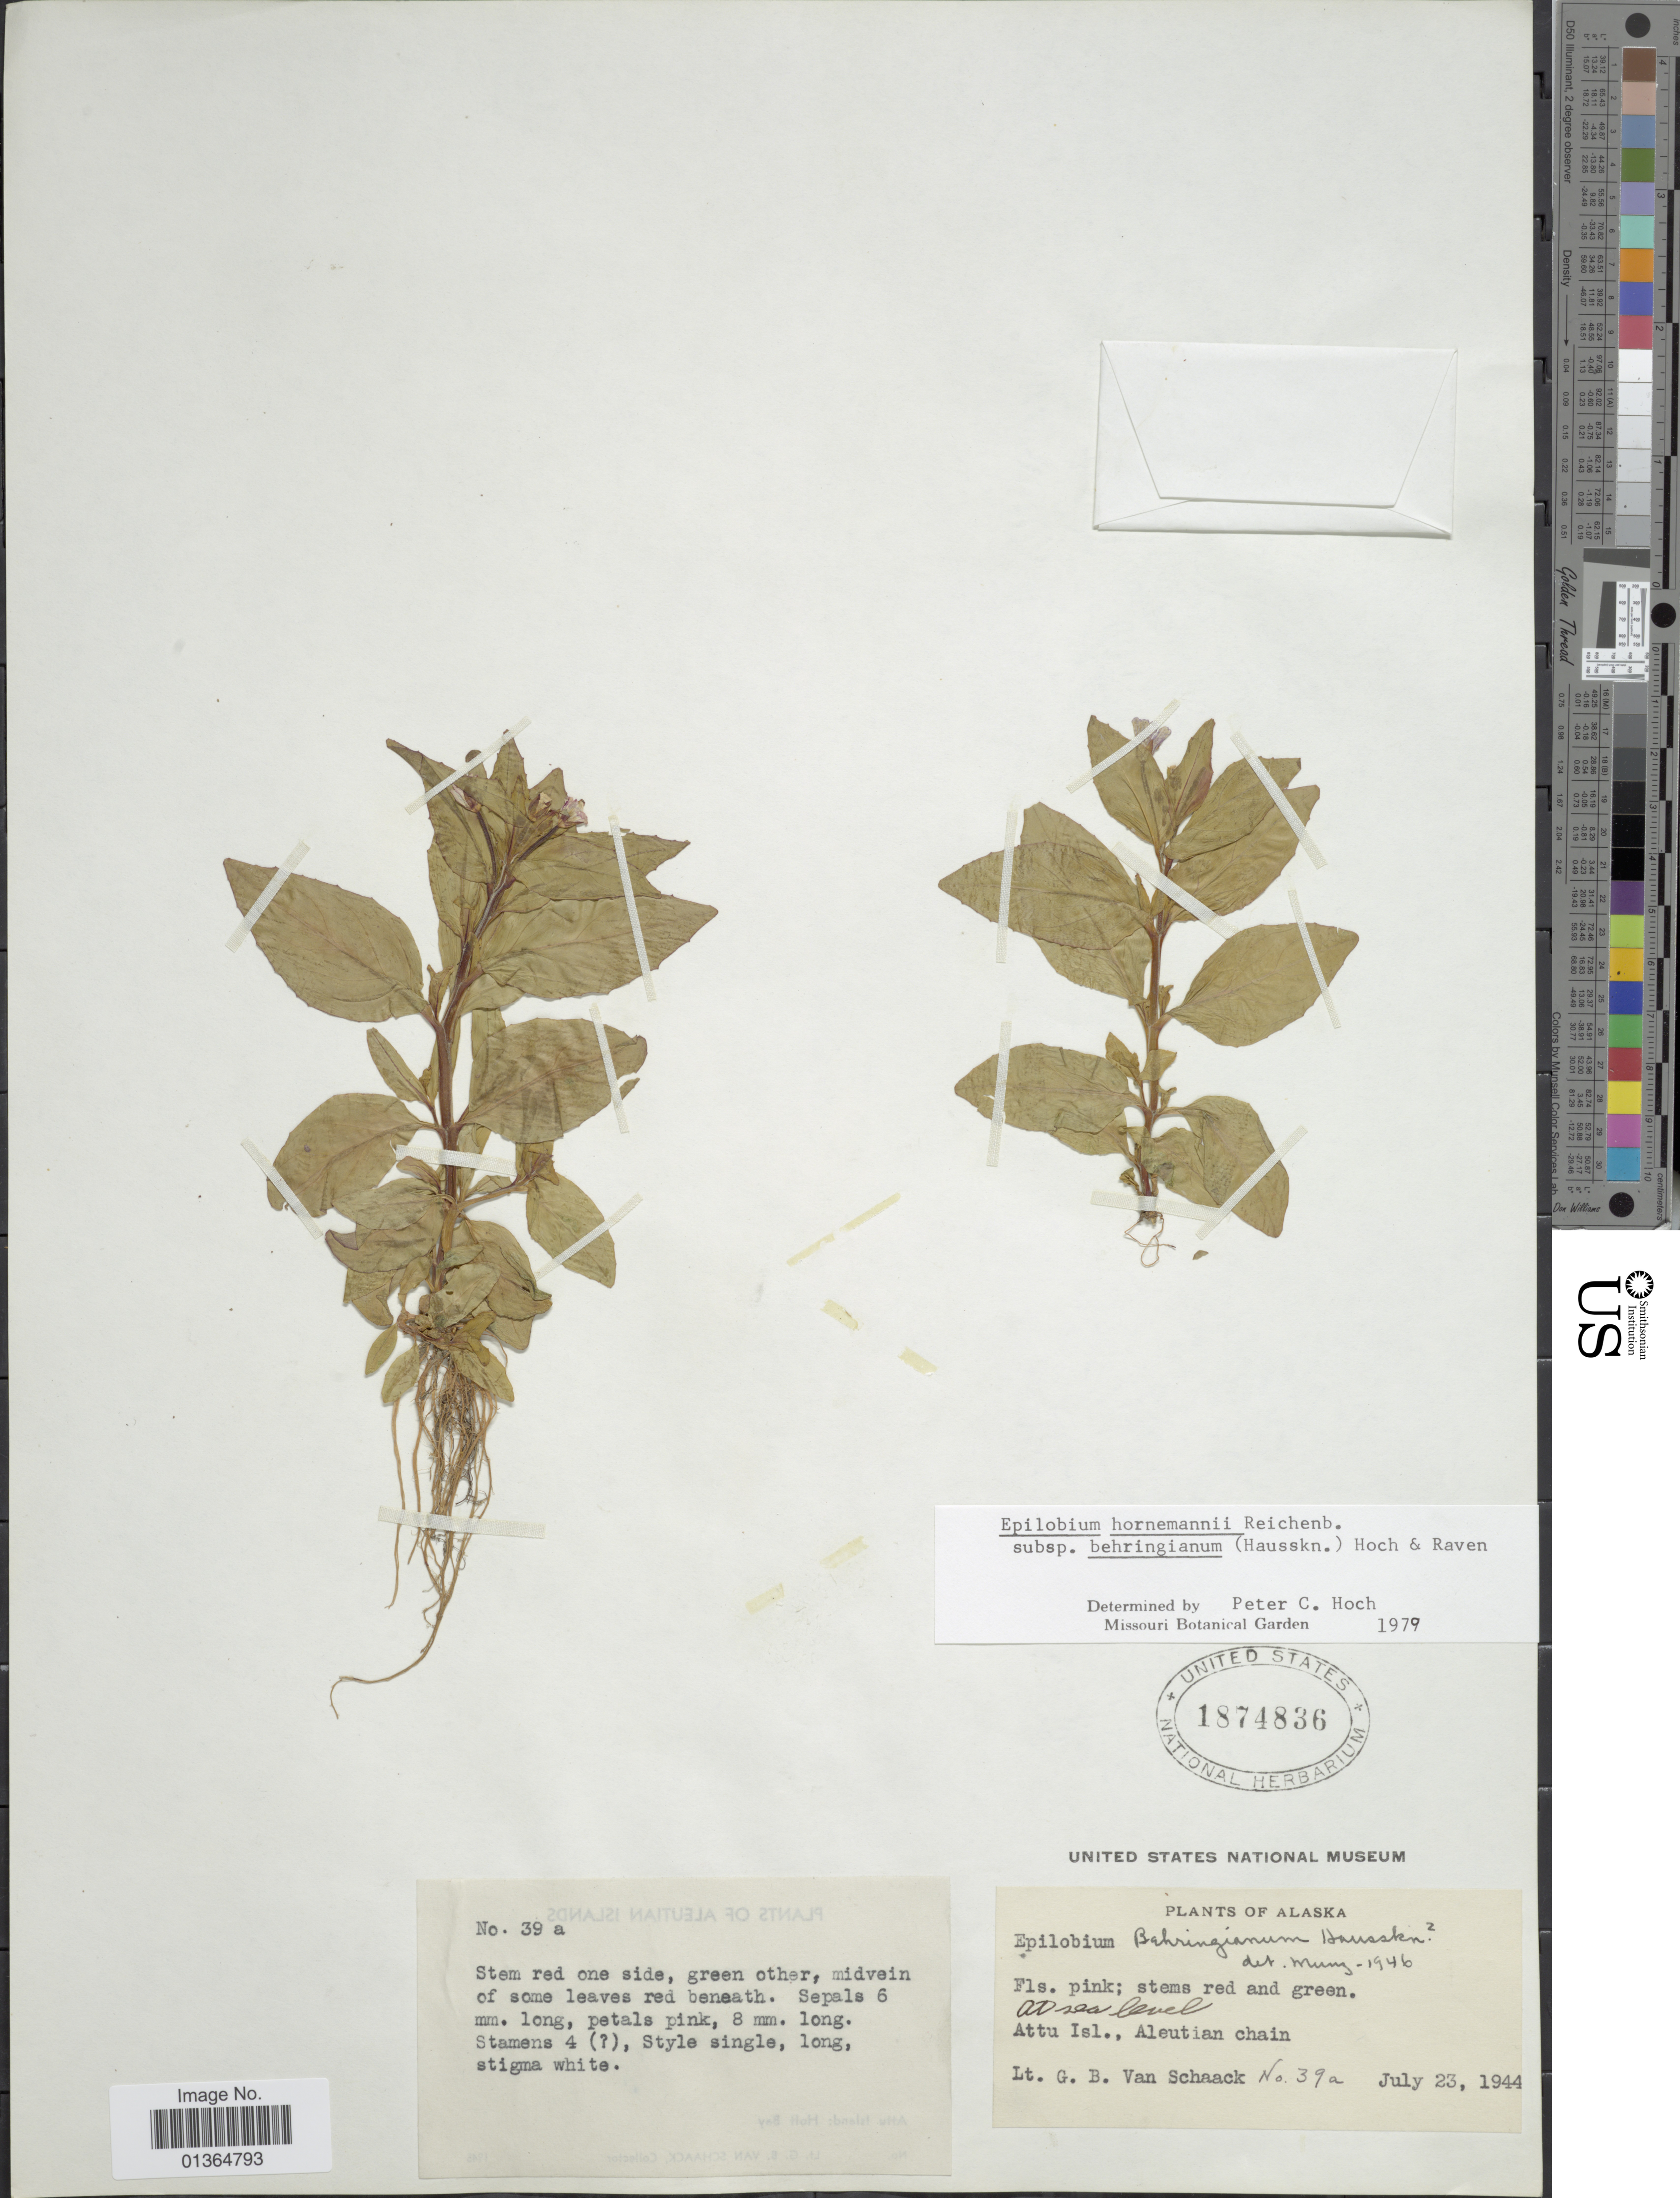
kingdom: Plantae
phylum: Tracheophyta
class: Magnoliopsida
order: Myrtales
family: Onagraceae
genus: Epilobium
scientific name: Epilobium hornemannii subsp. behringianum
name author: (Hausskn.) Hoch & P.H. Raven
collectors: G. Van Schaack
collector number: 39a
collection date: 1944-07-23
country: United States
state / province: Alaska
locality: Attu Isl., Aleutian chain.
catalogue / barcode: US 1874836